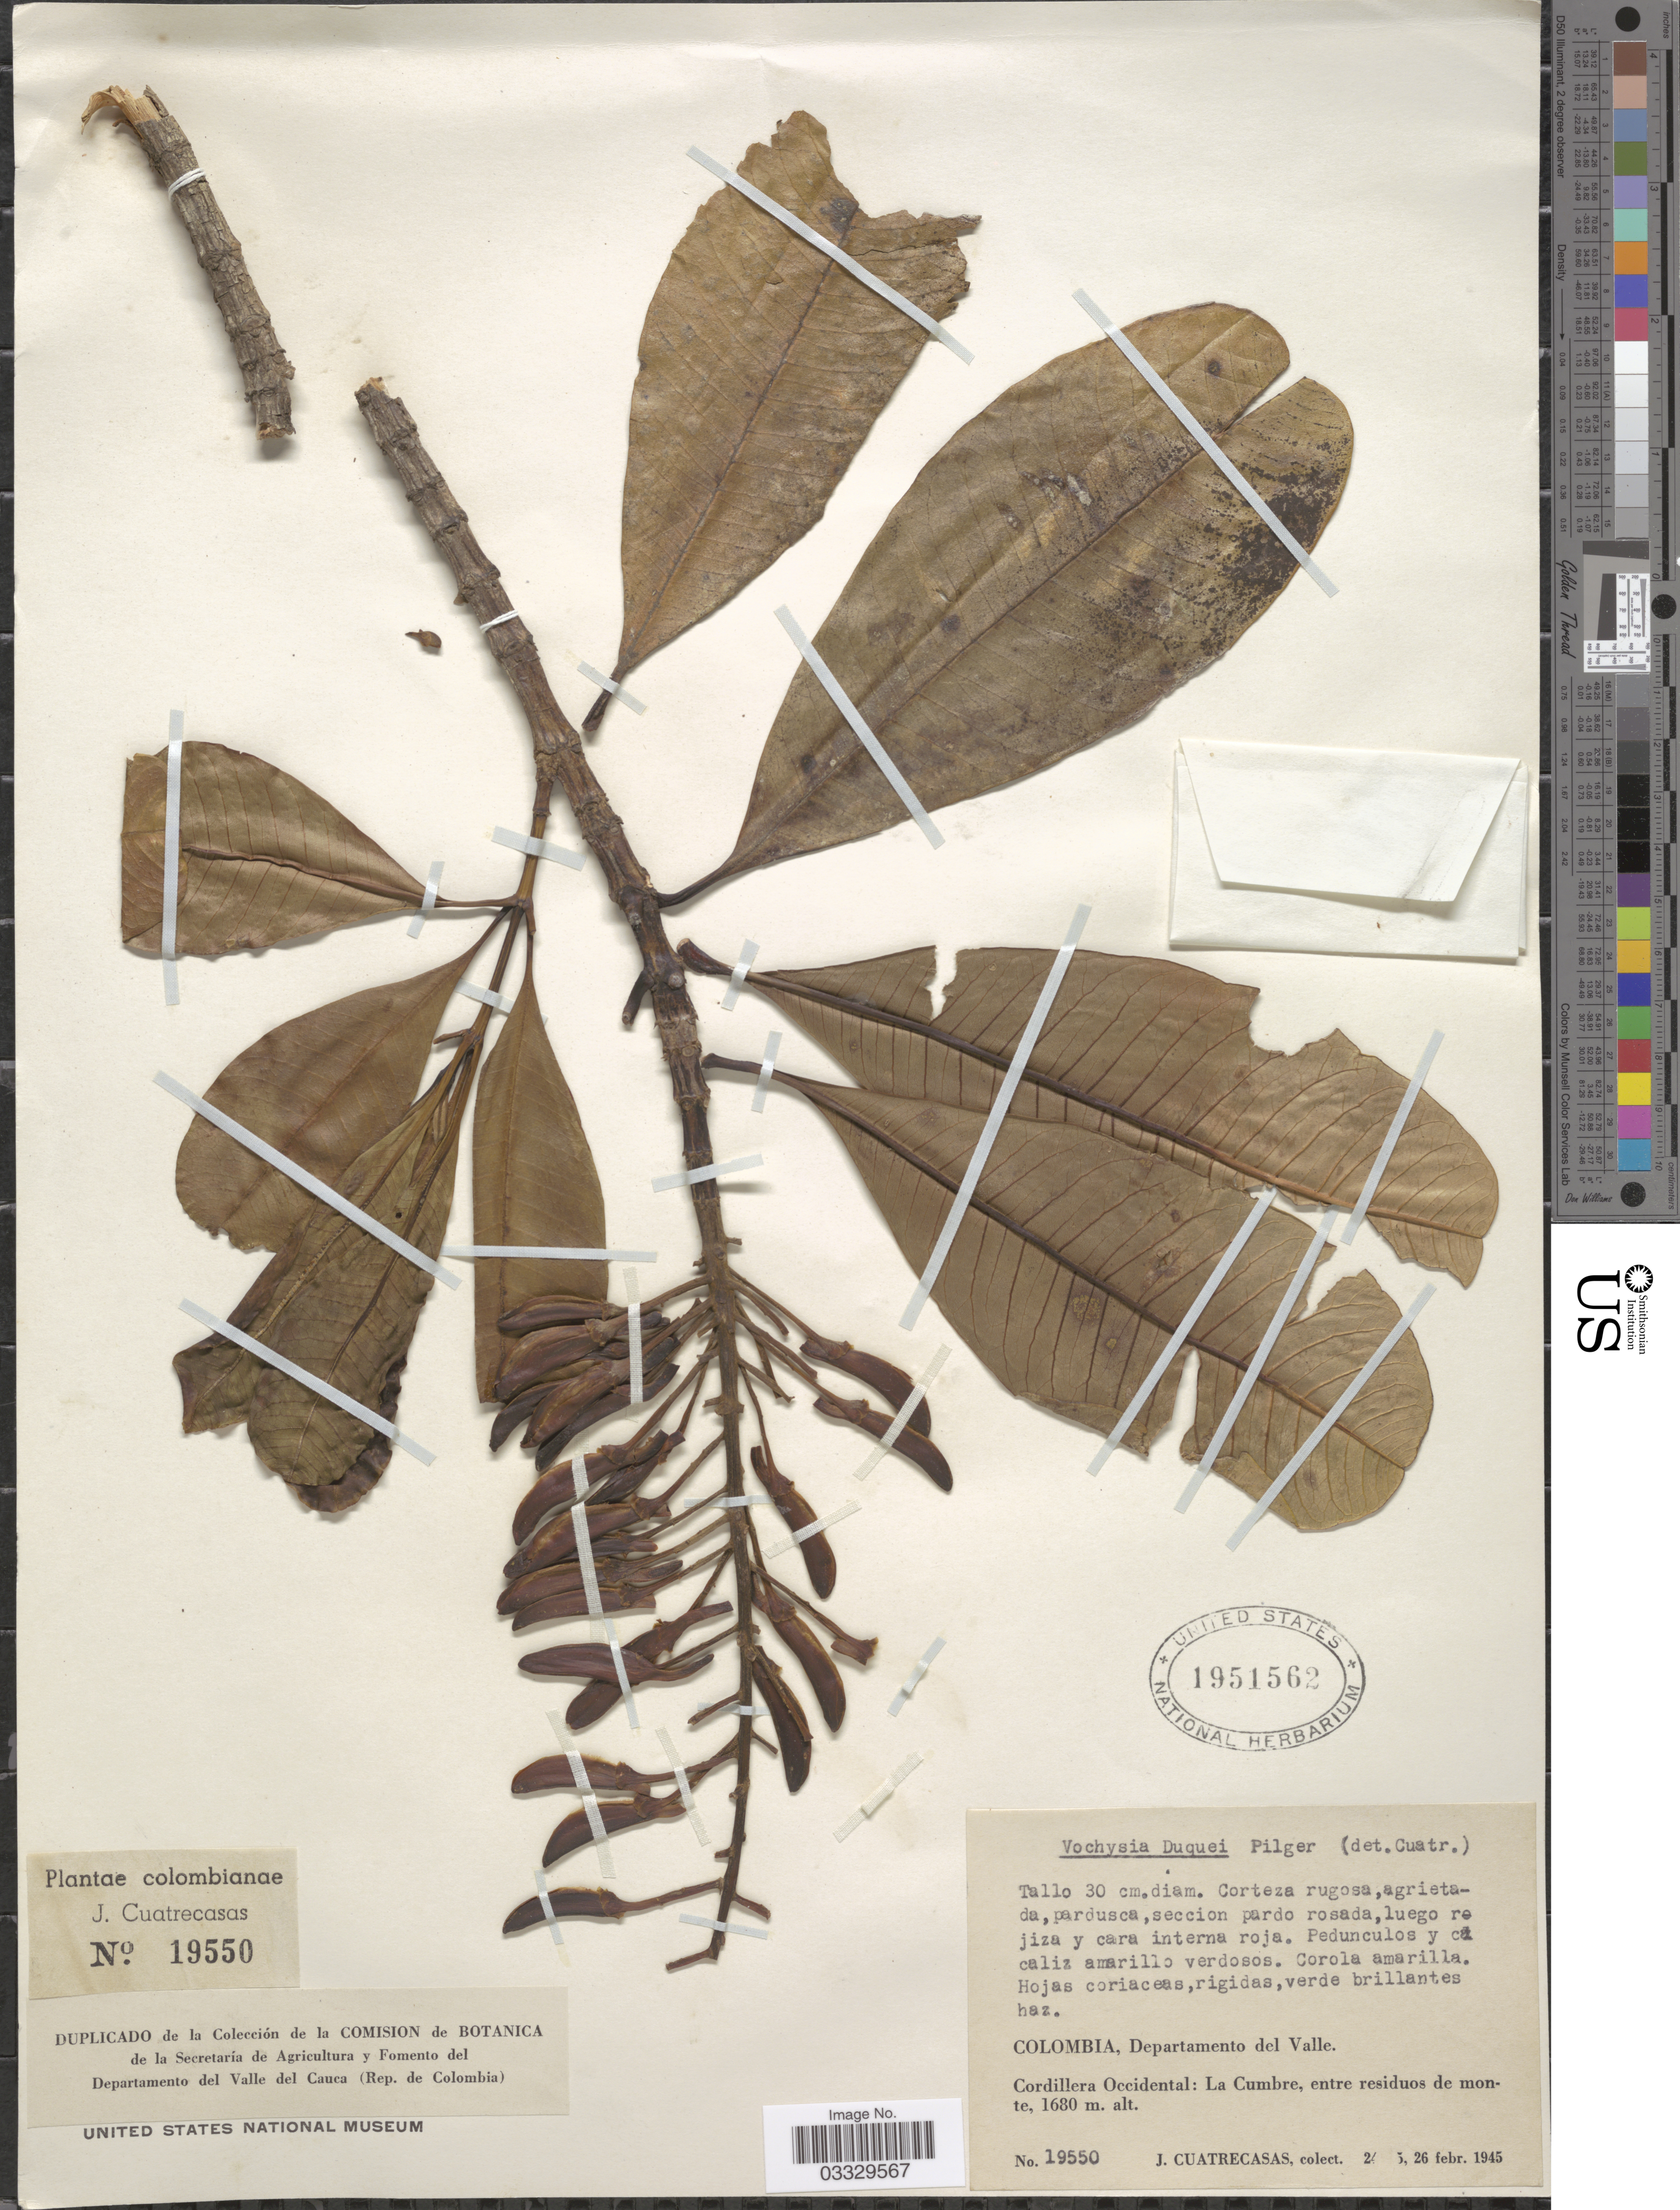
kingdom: Plantae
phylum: Tracheophyta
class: Magnoliopsida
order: Myrtales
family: Vochysiaceae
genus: Vochysia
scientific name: Vochysia duquei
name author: Pilg. in Burret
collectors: J. Cuatrecasas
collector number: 19550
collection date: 1945-02-24/1945-02-26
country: Colombia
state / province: Valle del Cauca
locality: Departamento del Valle. Cordillera Occidental: La Cumbre.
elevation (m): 1680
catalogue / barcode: US 1951562